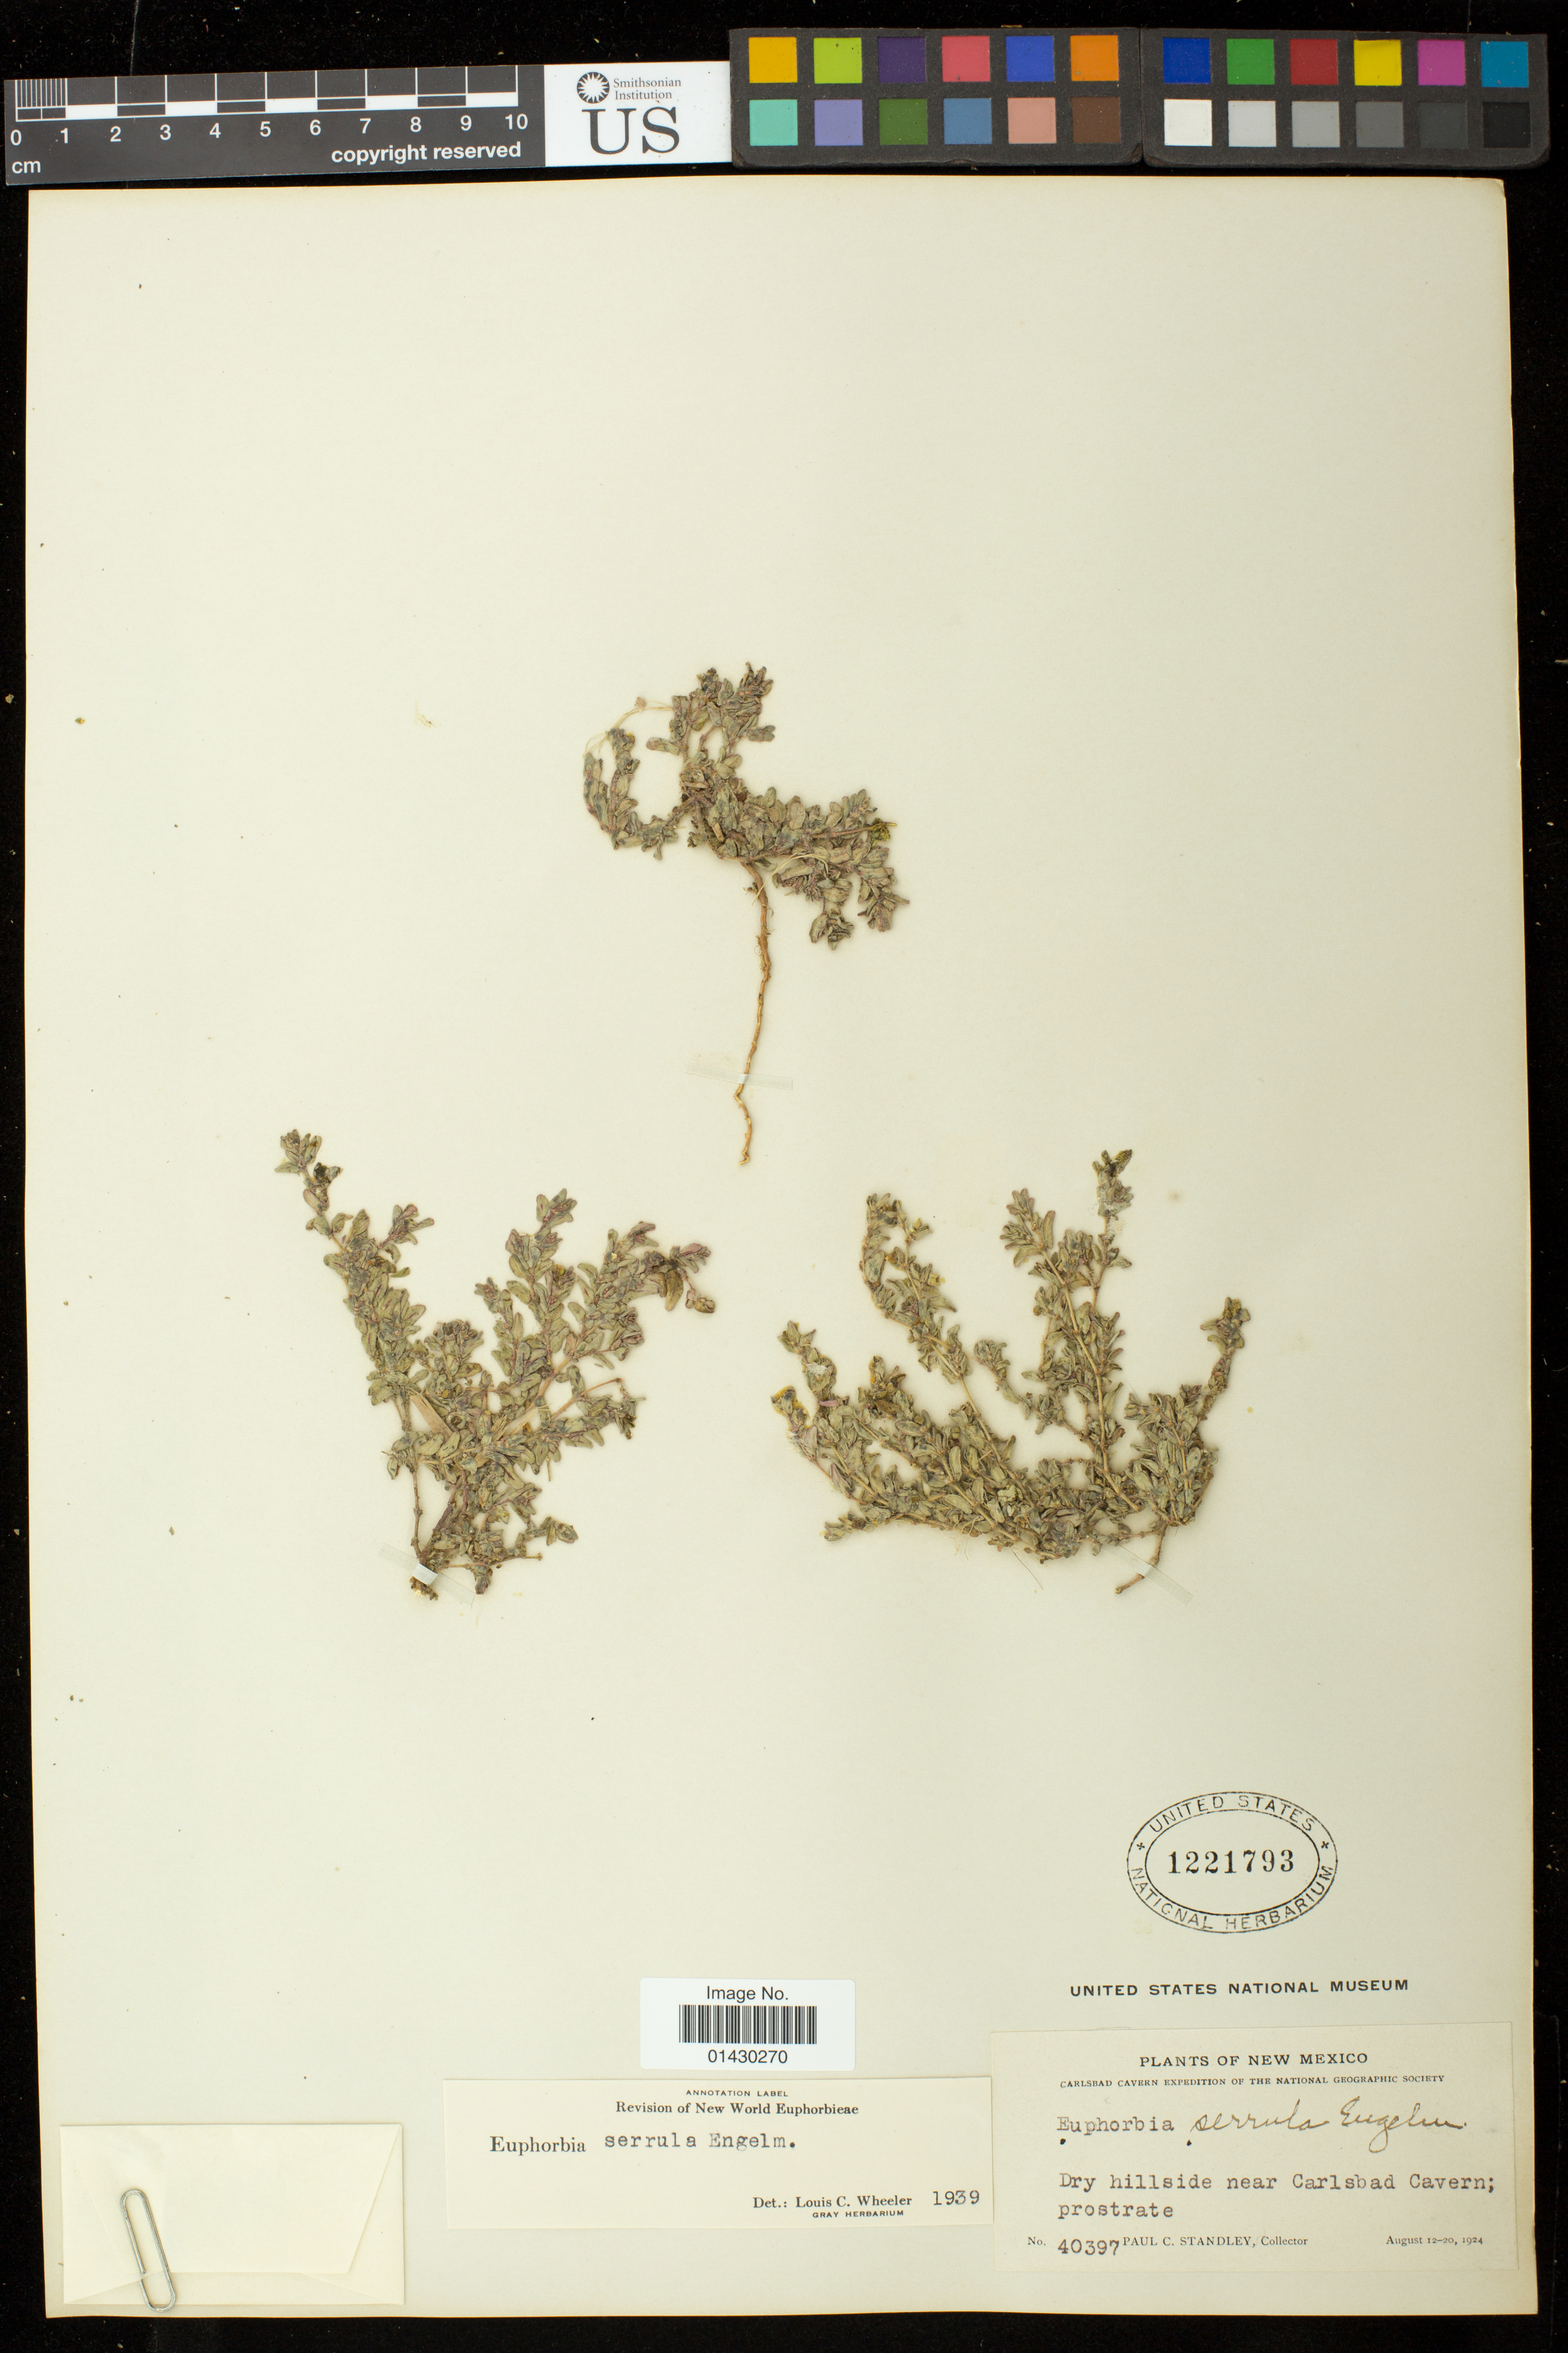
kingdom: Plantae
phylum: Tracheophyta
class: Magnoliopsida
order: Malpighiales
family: Euphorbiaceae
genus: Euphorbia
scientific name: Euphorbia serrula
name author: Engelm. in Emory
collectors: P. C. Standley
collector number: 40397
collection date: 1924-08-12/1924-08-20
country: United States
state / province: New Mexico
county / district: Eddy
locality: Carlsbad Cavern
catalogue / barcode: US 1221793